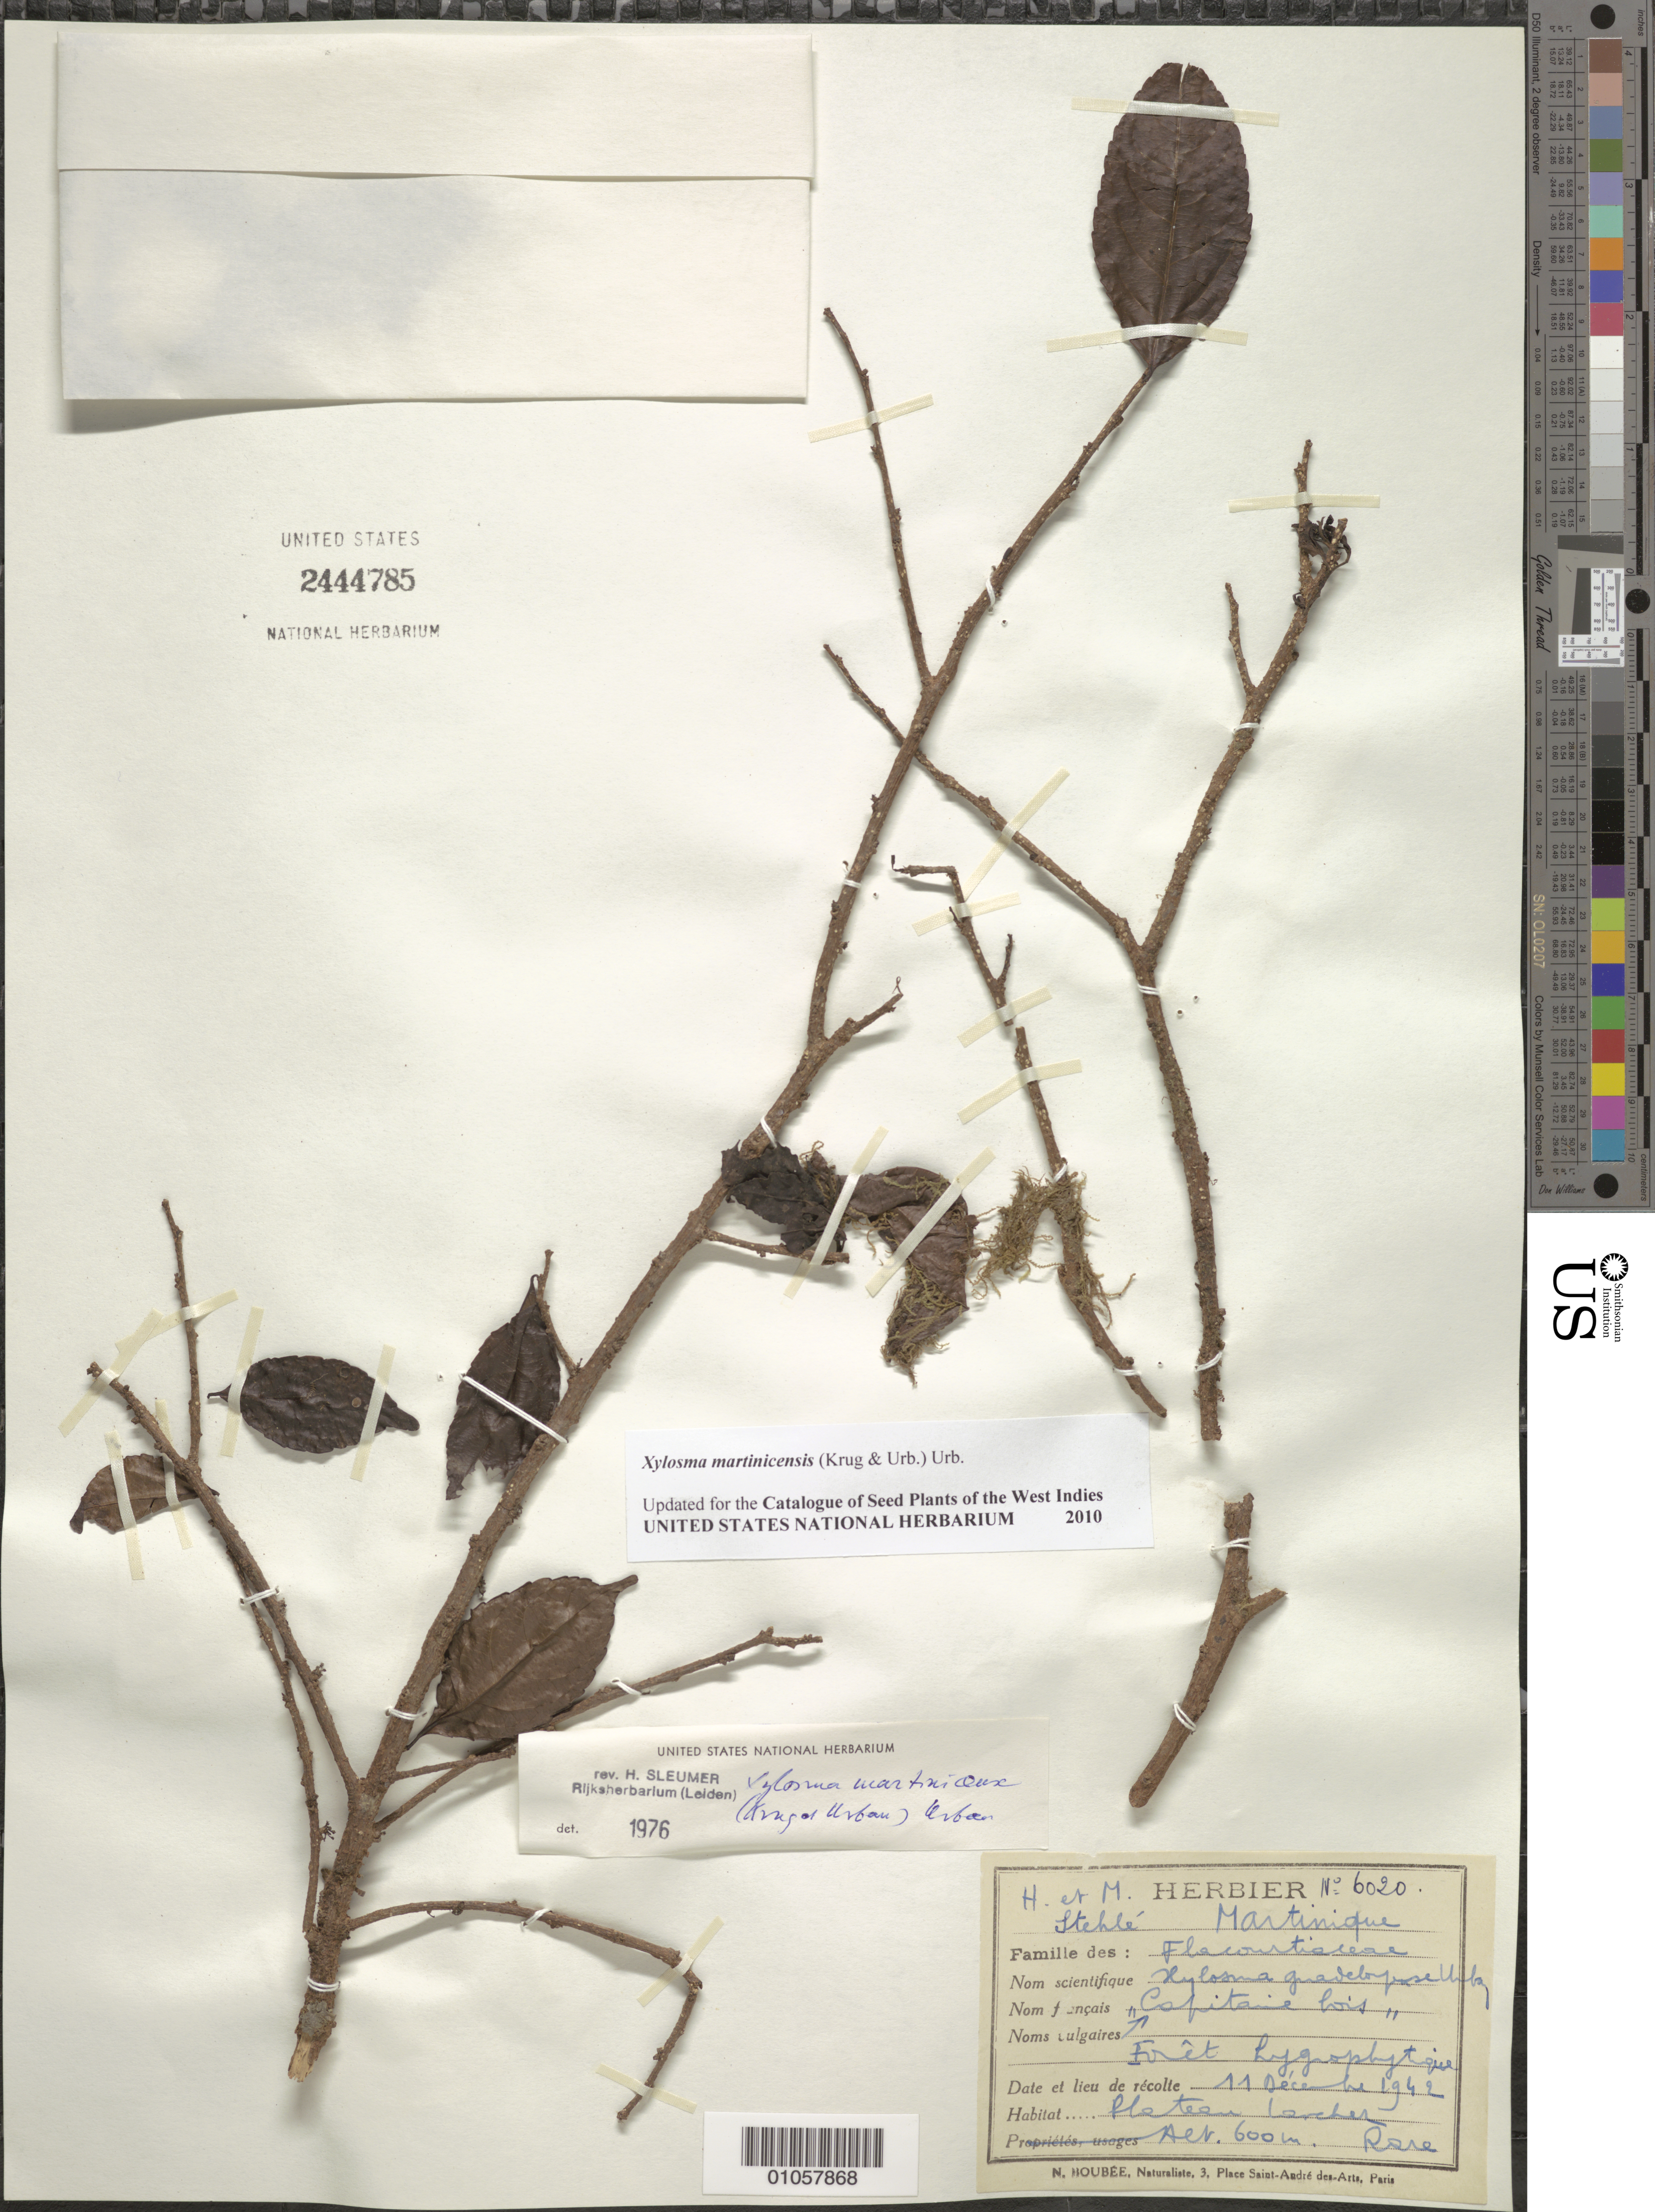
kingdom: Plantae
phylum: Tracheophyta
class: Magnoliopsida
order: Malpighiales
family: Salicaceae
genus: Xylosma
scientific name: Xylosma martinicense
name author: (Krug & Urb.) Urb.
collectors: H. Stehlé & M. Stehlé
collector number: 6020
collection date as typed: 11 Dec 1942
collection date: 1942-12-11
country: Martinique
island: Martinique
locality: Plateau Larcher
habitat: Forêt hygrophytique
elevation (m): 600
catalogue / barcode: US 2444785